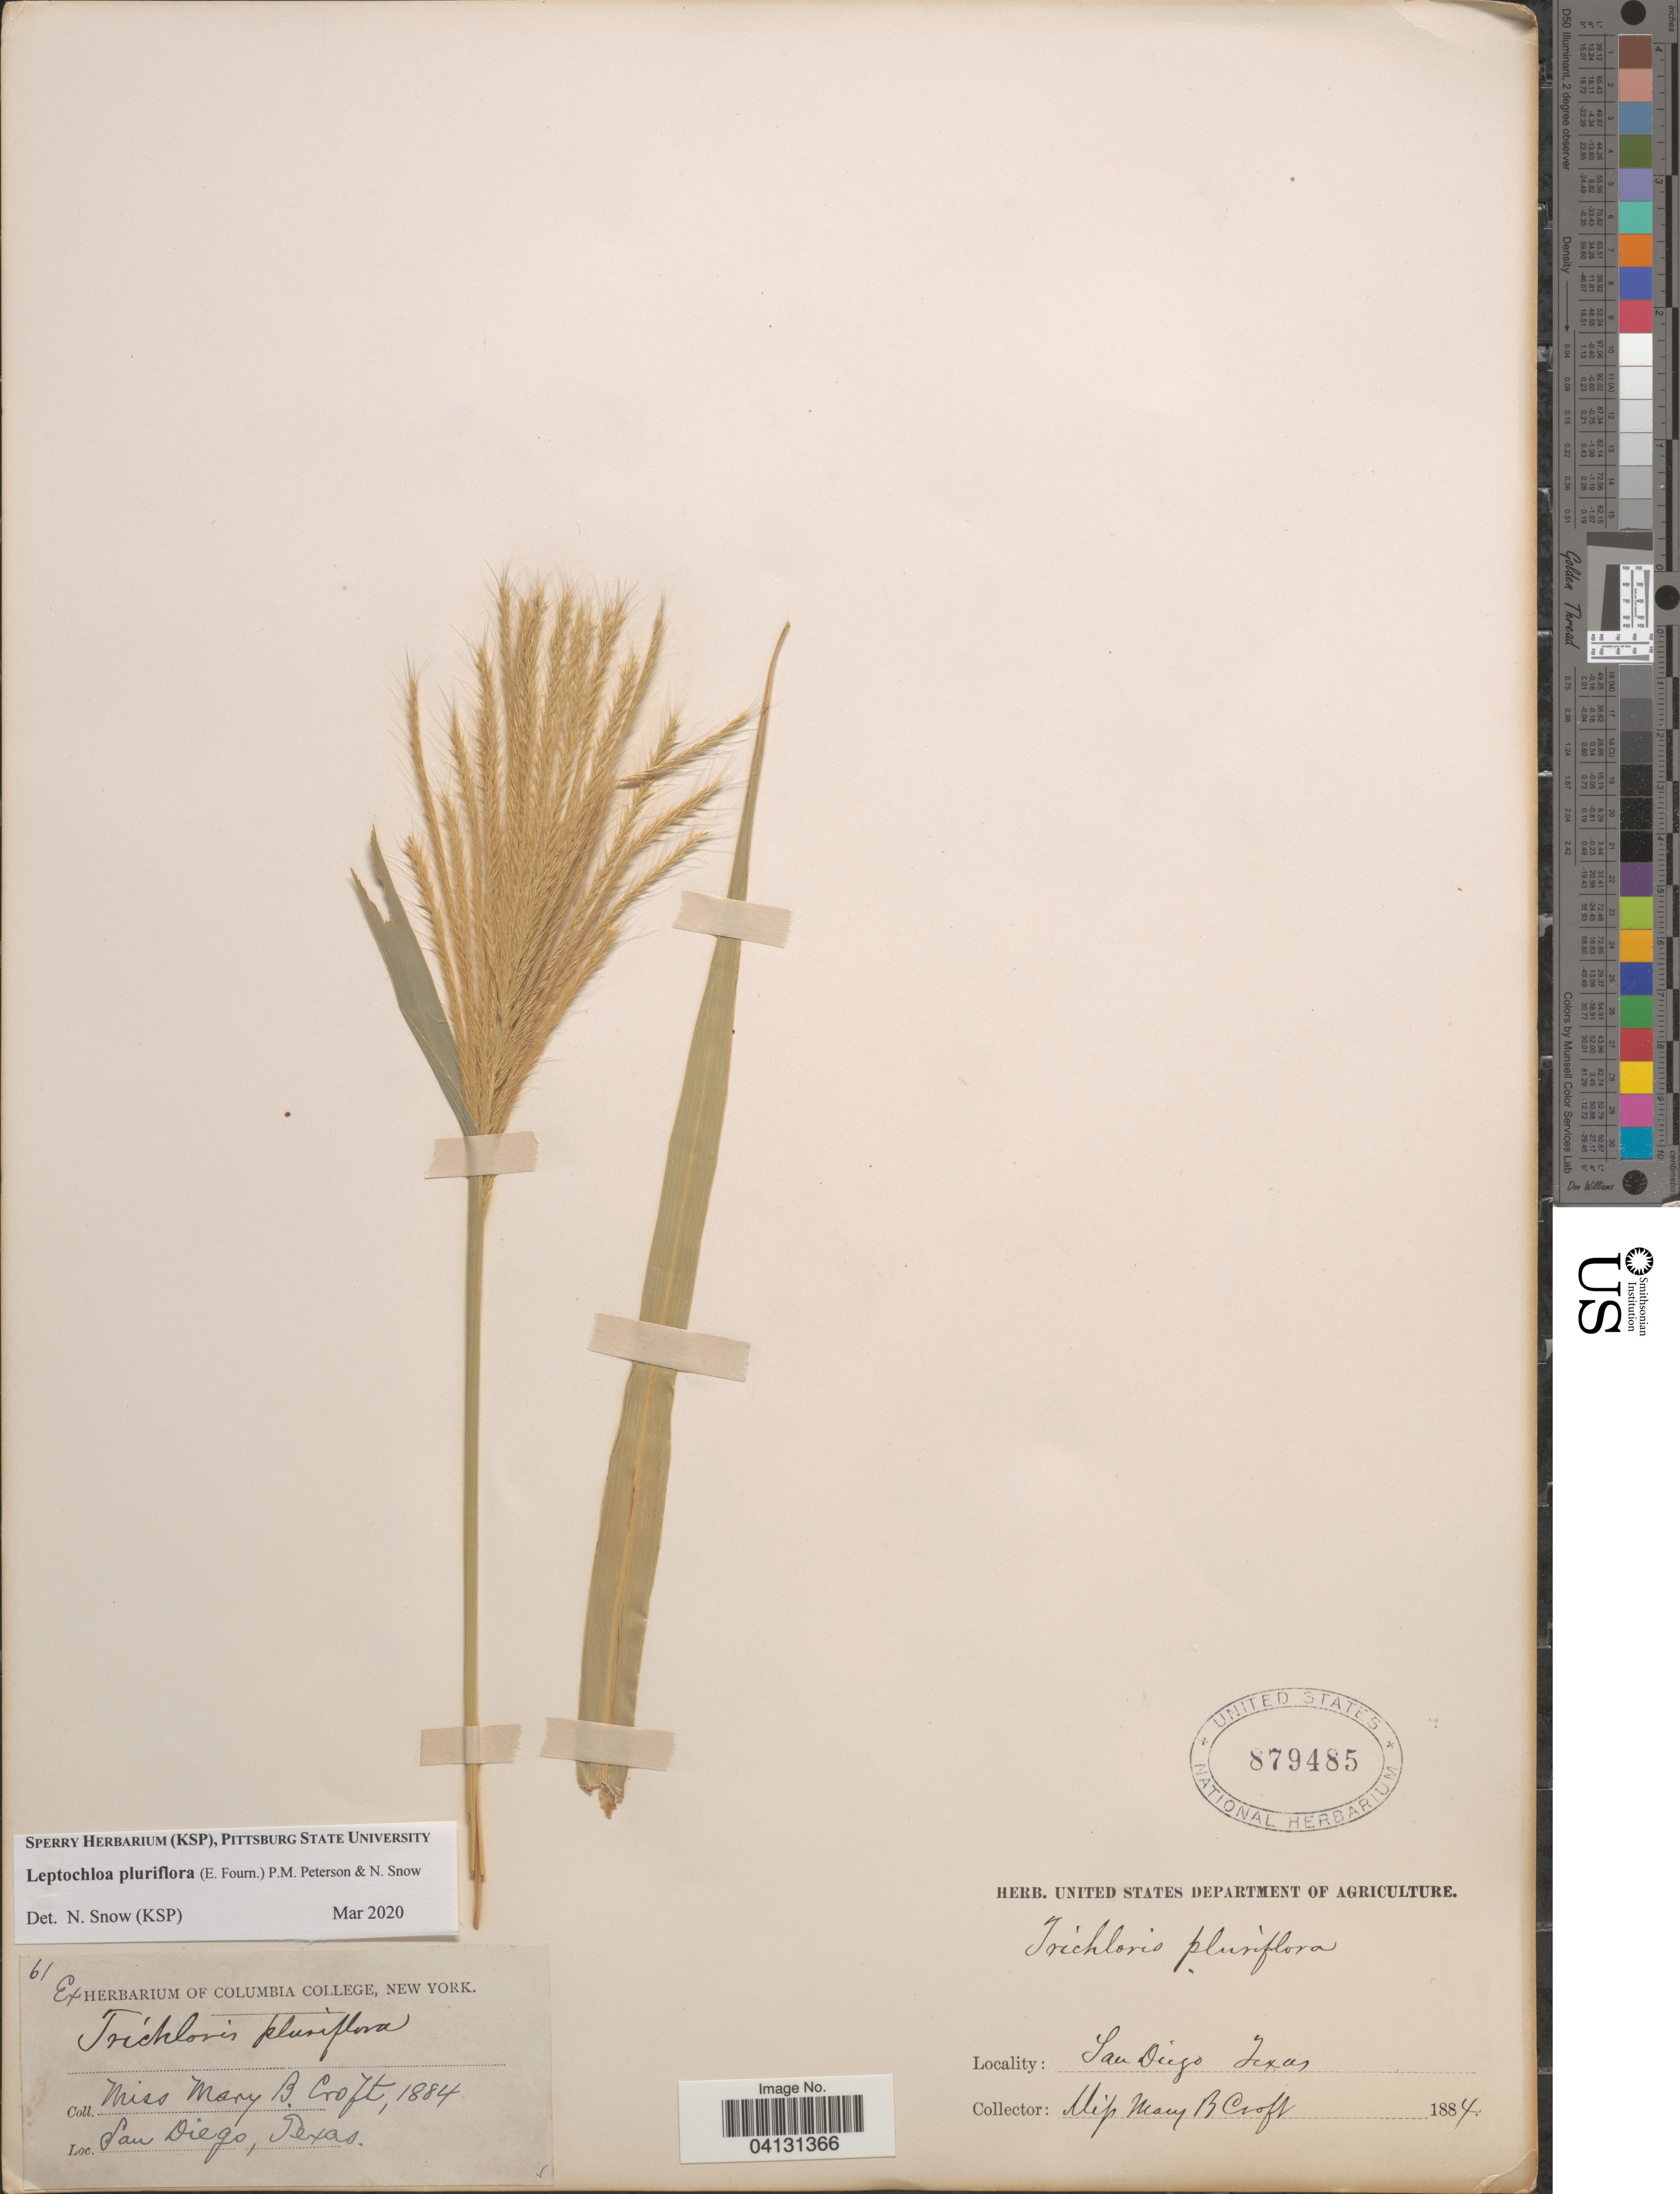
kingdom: Plantae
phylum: Tracheophyta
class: Liliopsida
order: Poales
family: Poaceae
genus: Leptochloa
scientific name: Leptochloa pluriflora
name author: (E. Fourn.) P.M. Peterson & N. Snow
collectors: M. Croft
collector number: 61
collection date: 1884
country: United States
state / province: Texas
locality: San Diego.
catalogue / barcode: US 879485